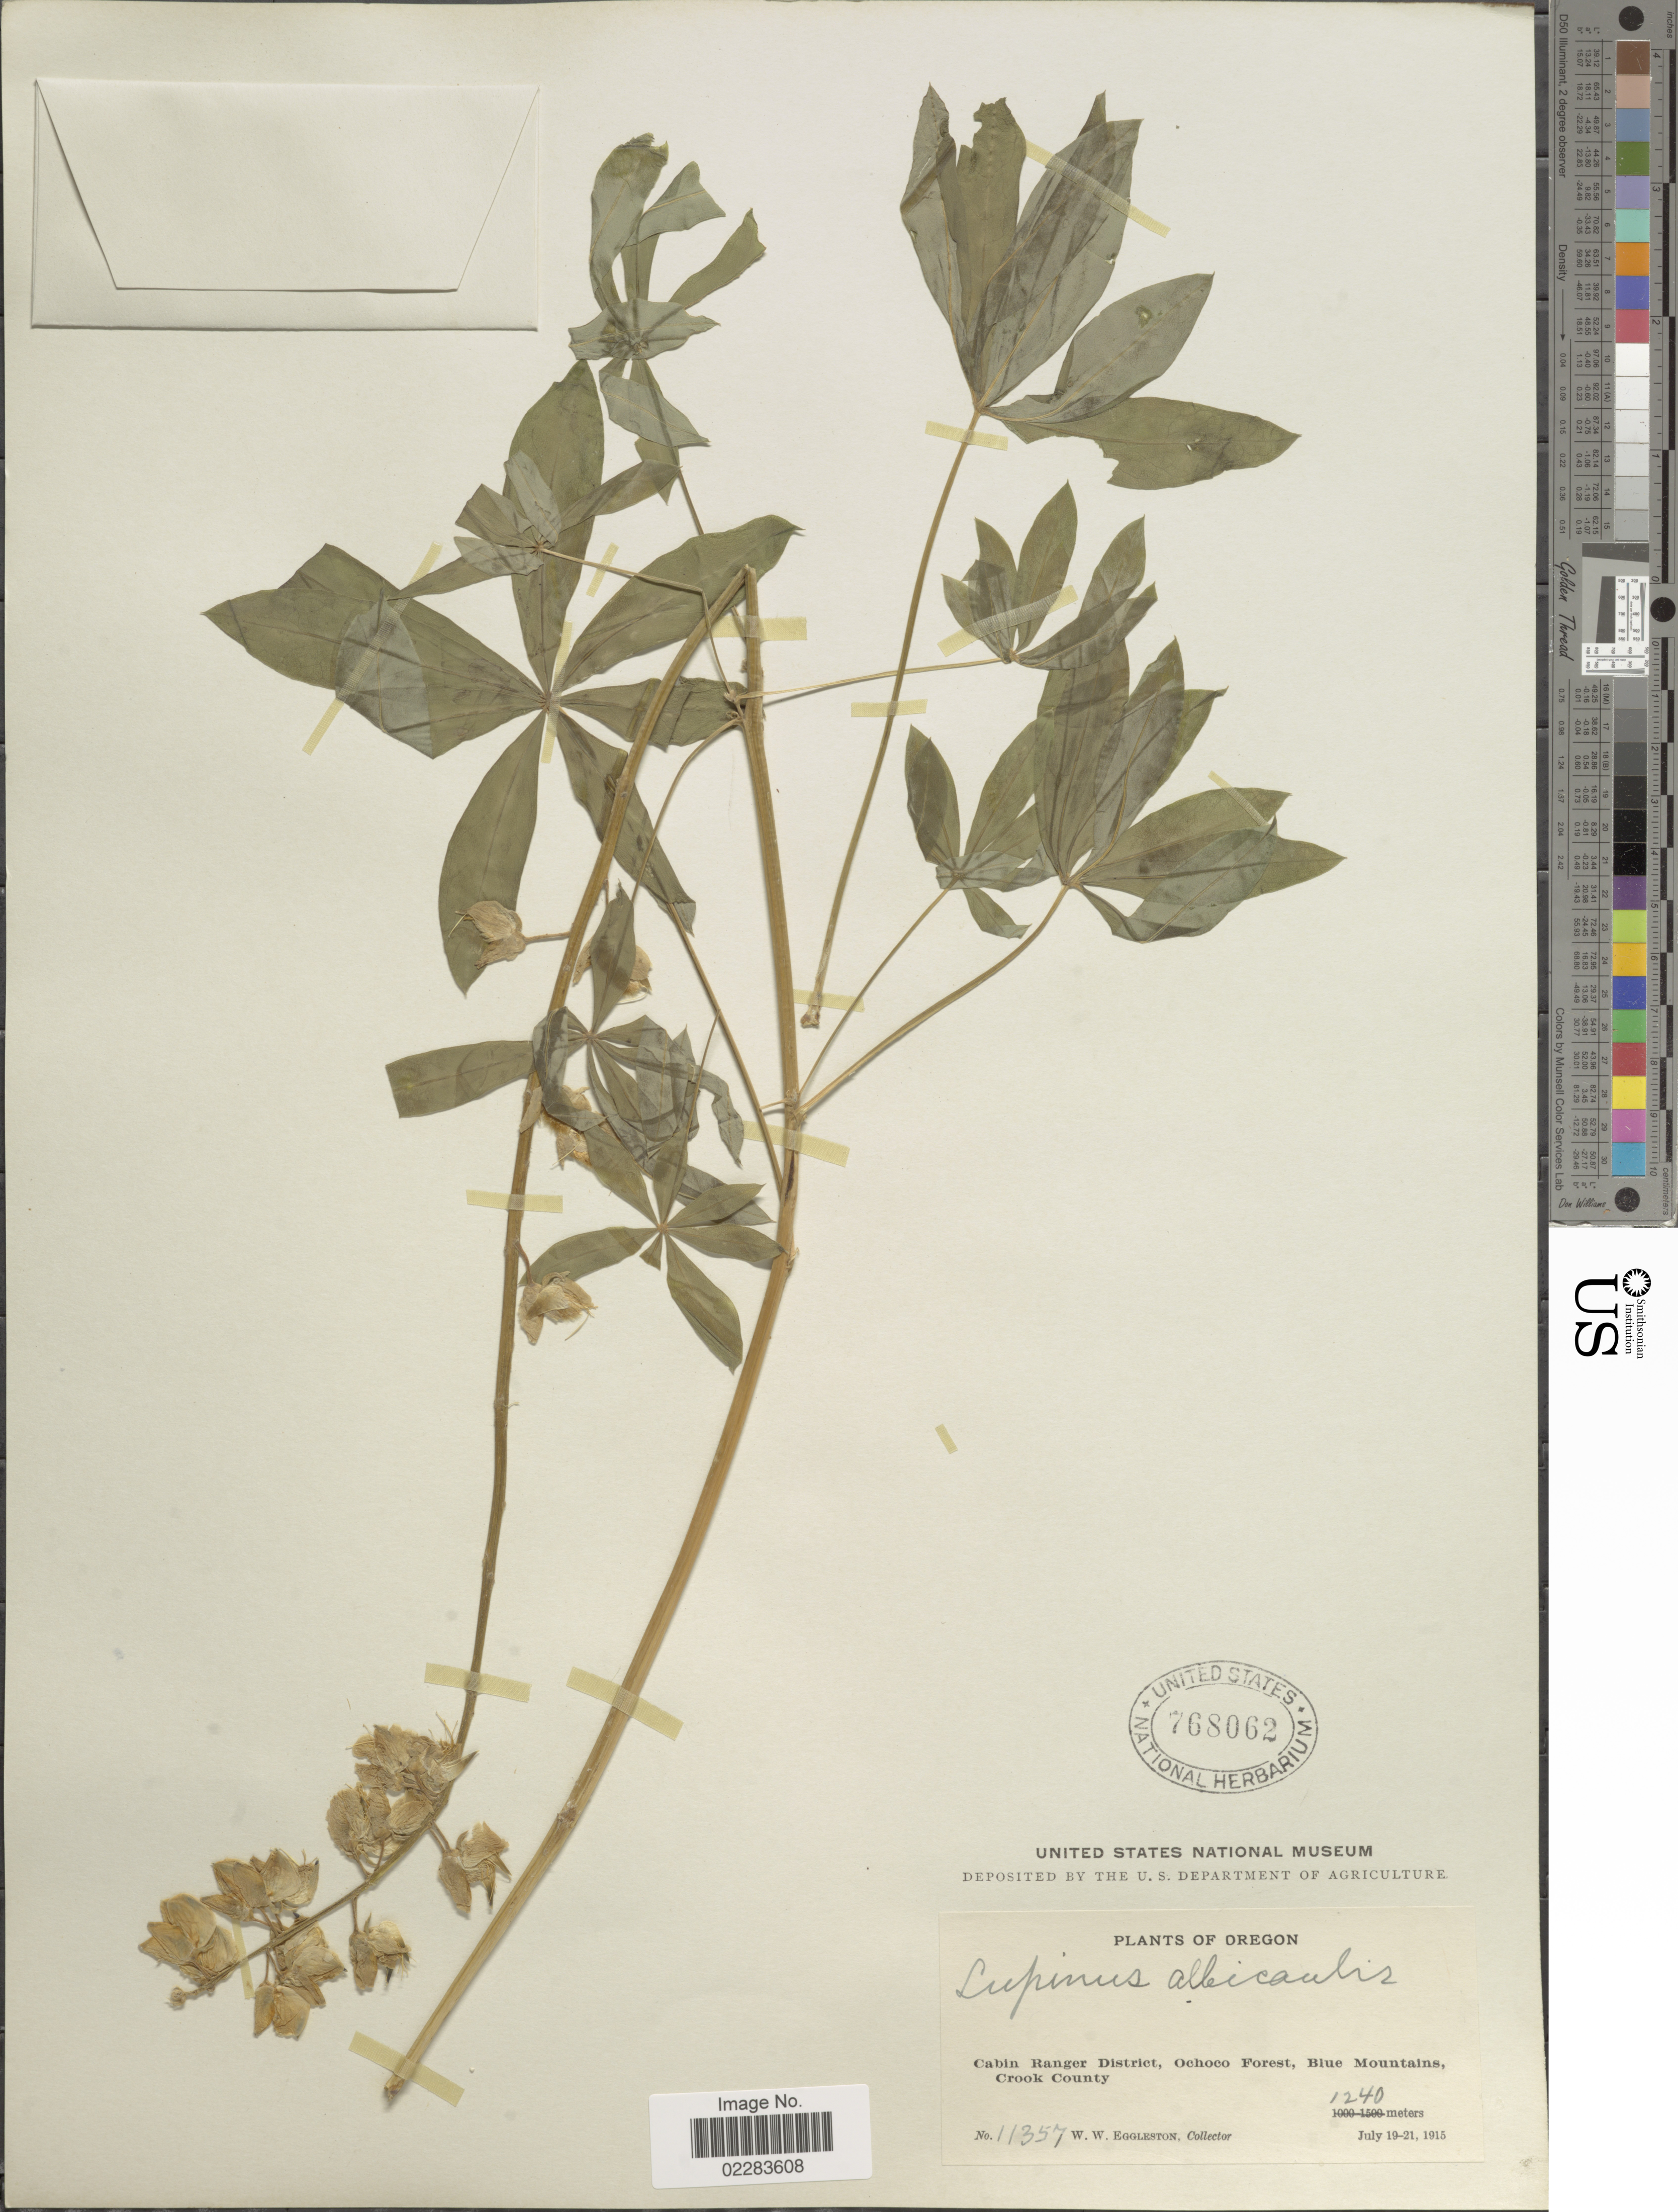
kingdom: Plantae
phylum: Tracheophyta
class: Magnoliopsida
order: Fabales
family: Fabaceae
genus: Lupinus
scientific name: Lupinus albicaulis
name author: Douglas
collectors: W. W. Eggleston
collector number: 11357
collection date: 1915-07-19/1915-07-21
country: United States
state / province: Oregon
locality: Cabin Ranger District, Ochoco Forest, Blue Mountains, Crook County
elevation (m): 1240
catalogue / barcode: US 768062